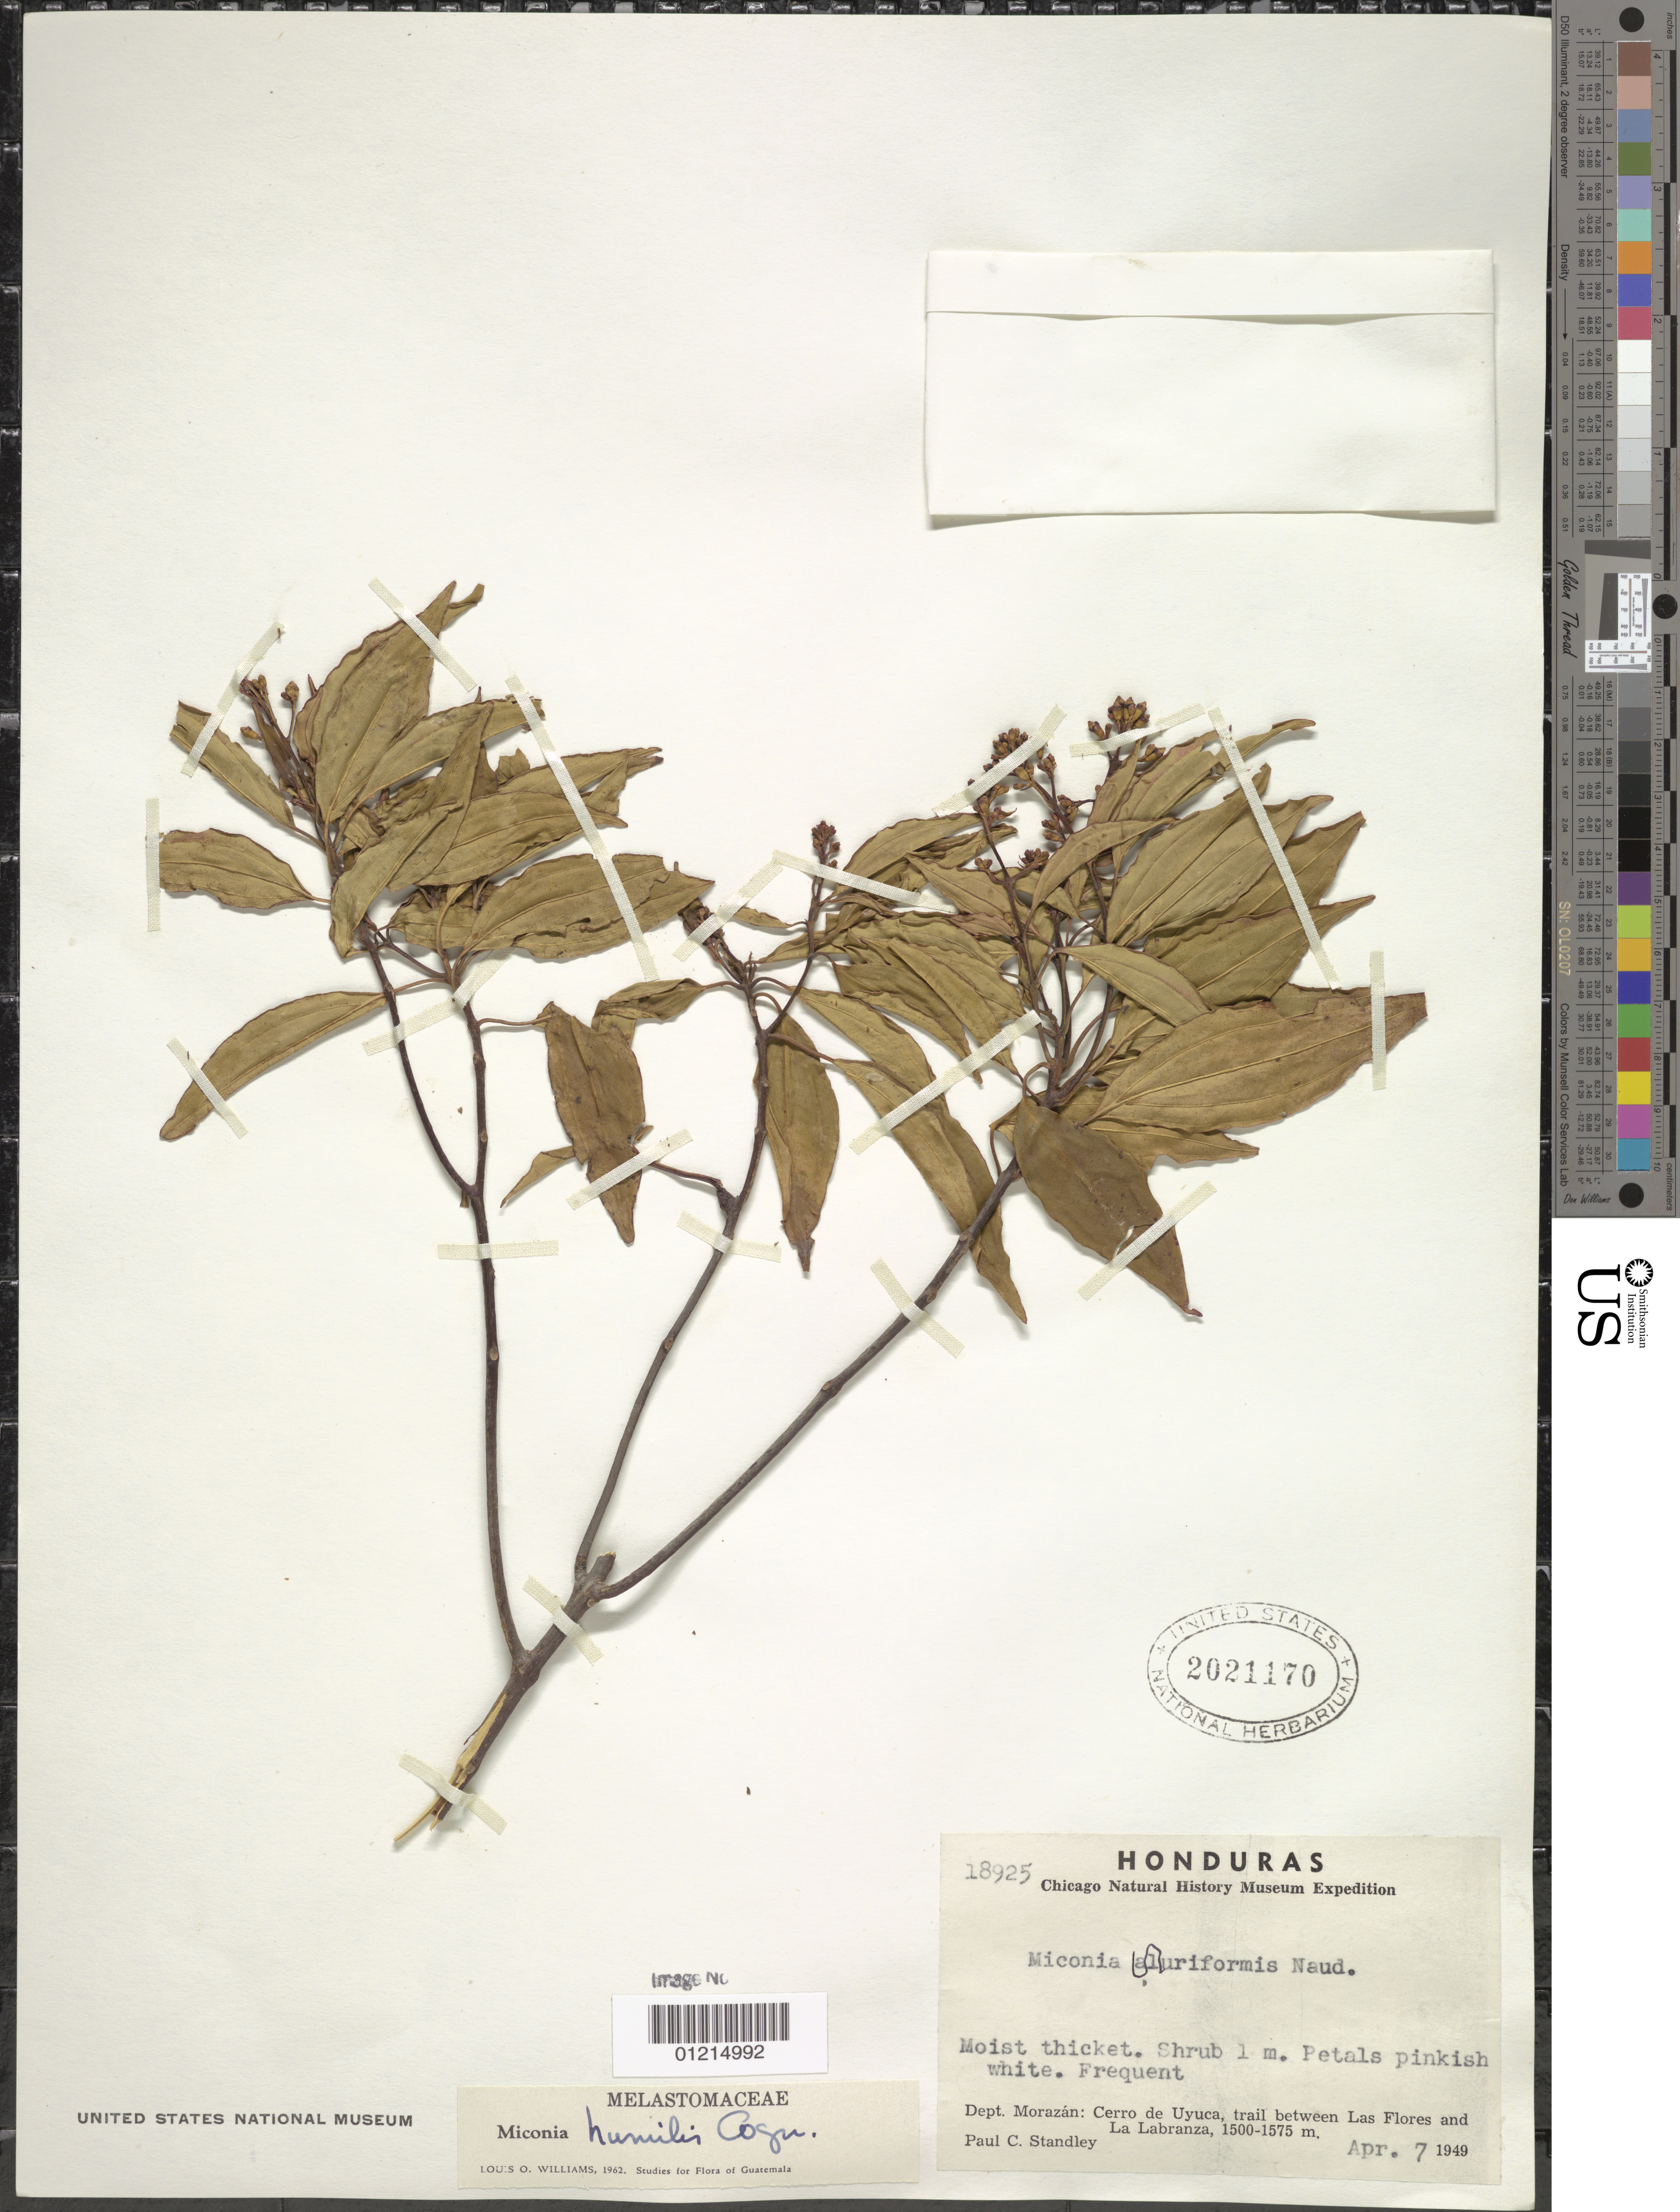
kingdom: Plantae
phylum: Tracheophyta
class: Magnoliopsida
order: Myrtales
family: Melastomataceae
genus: Miconia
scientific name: Miconia humilis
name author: Cogn.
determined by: Williams, Louis O.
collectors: P. C. Standley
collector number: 18925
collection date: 1949-04-07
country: Honduras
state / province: Fco. Morazán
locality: Cerro de Uyuca, trail between Las Flores and La Labranza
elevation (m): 1500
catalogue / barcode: US 2021170